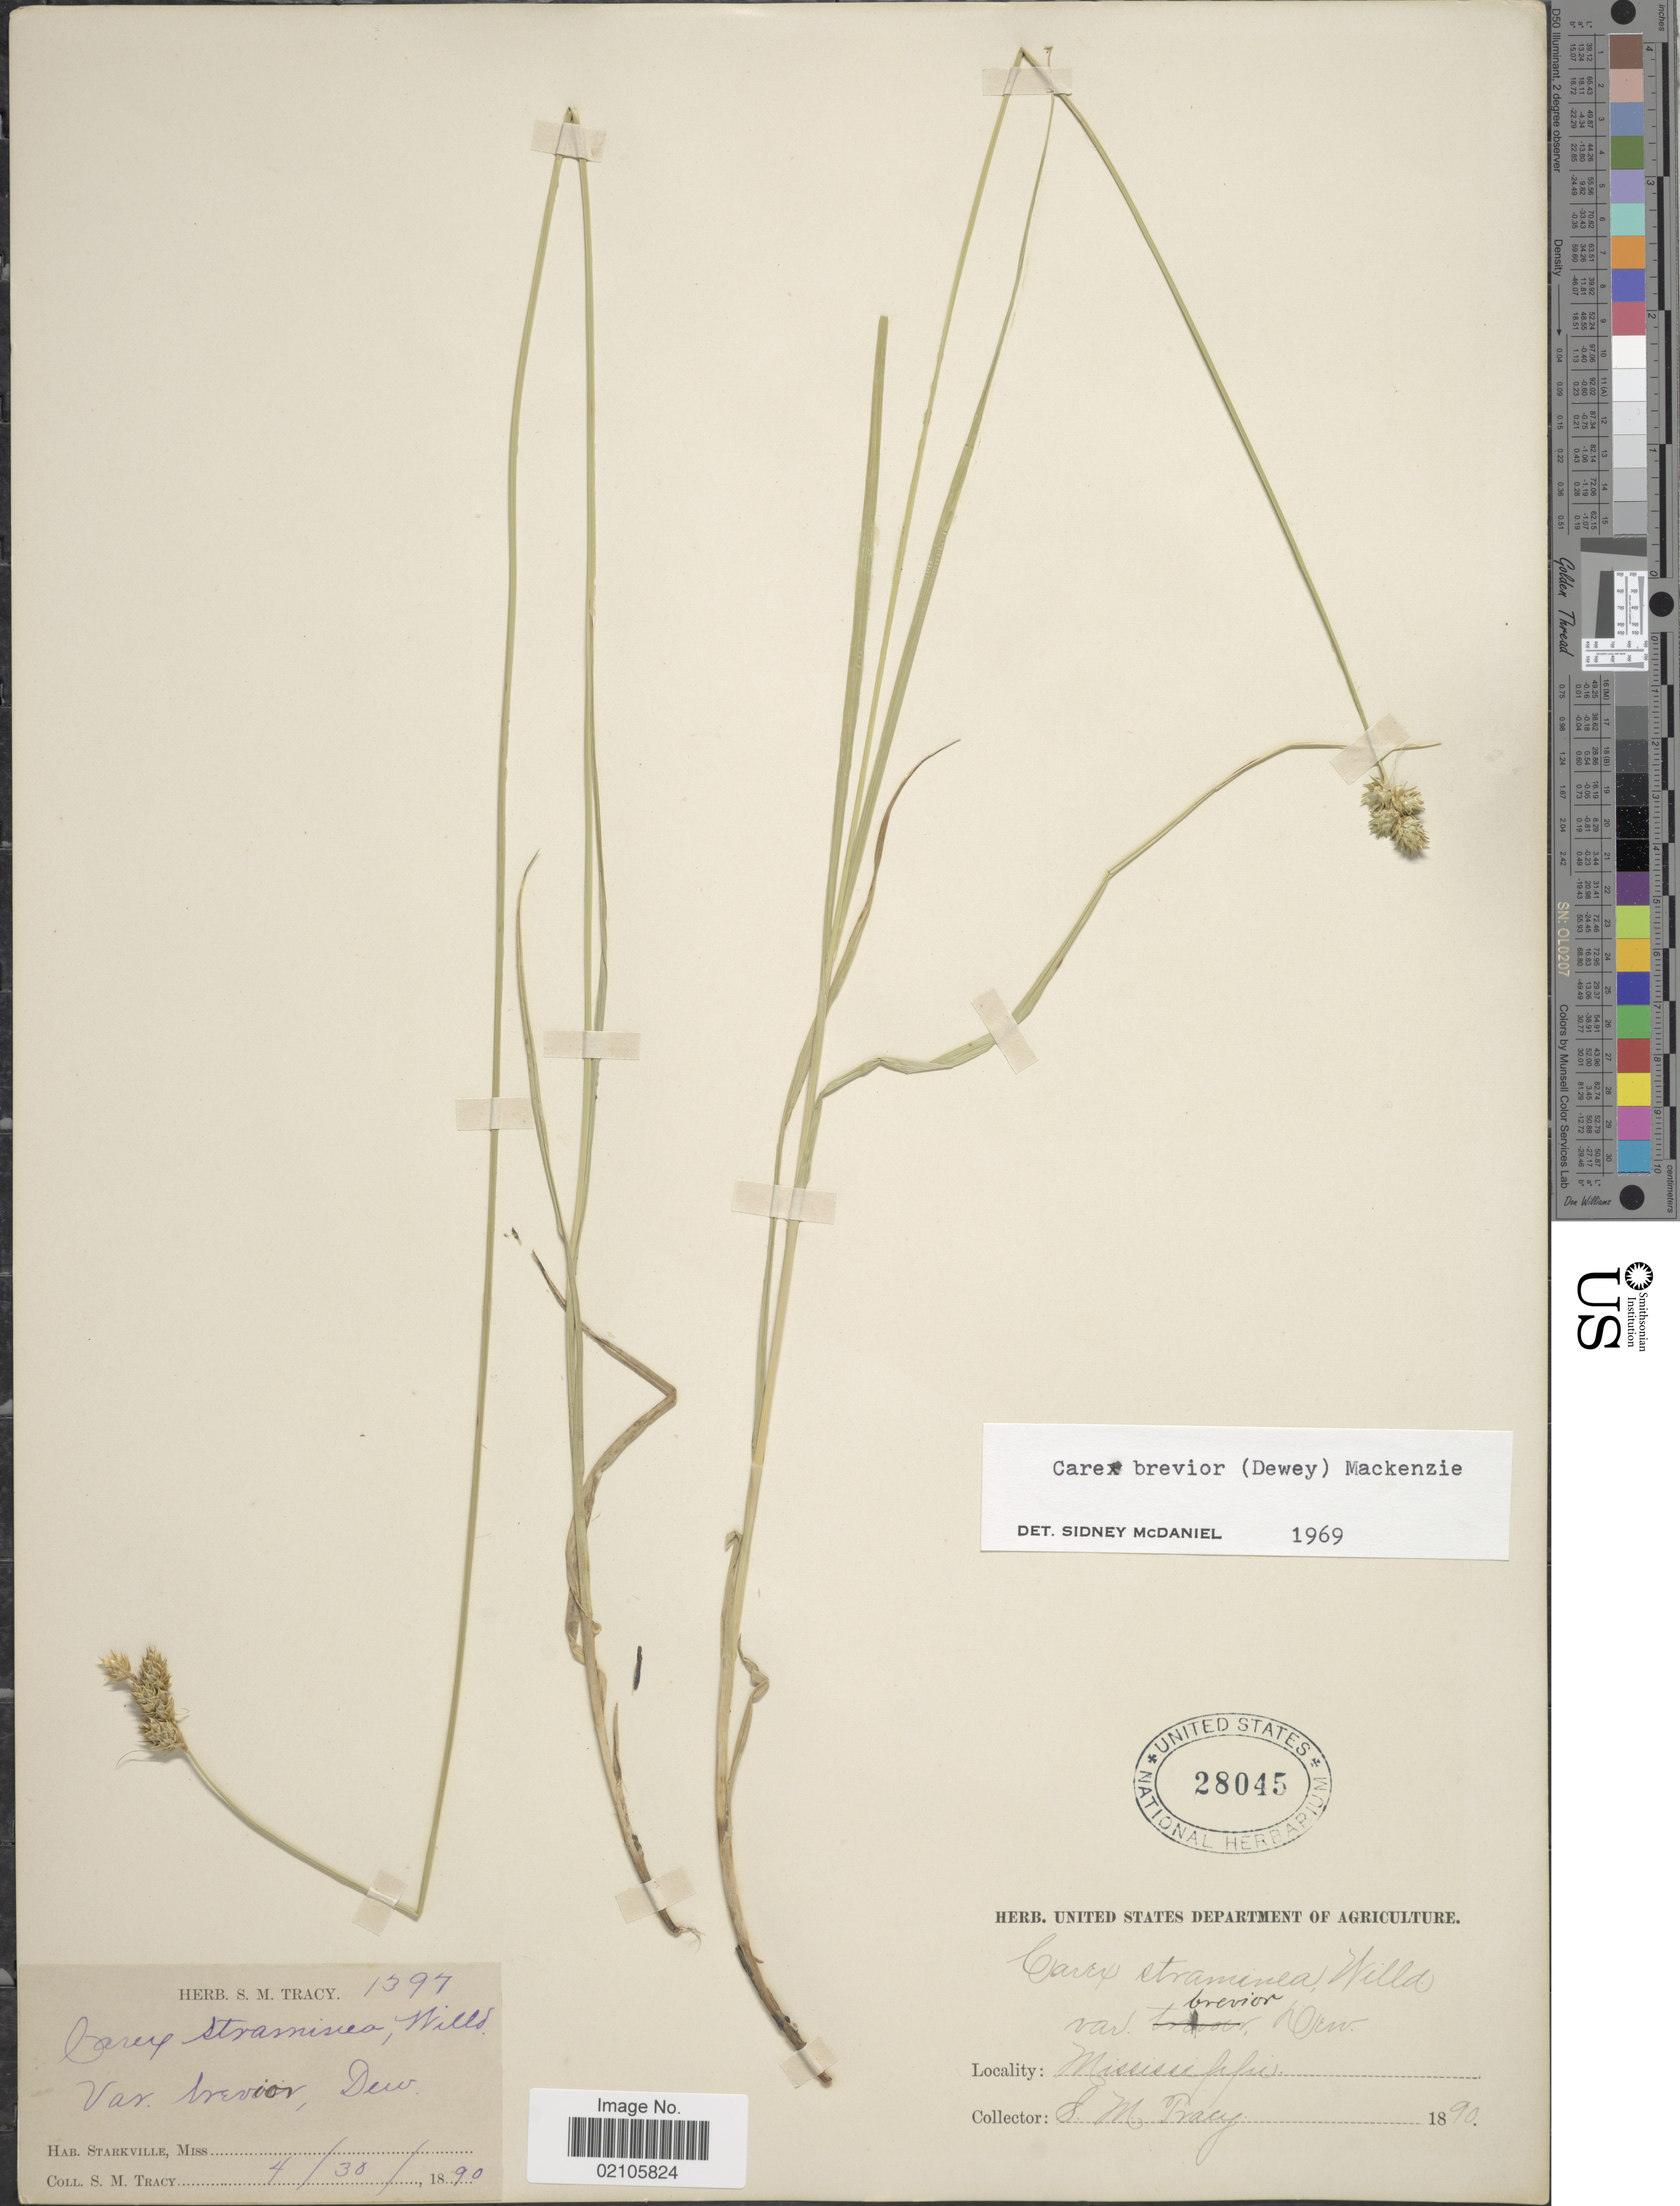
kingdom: Plantae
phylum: Tracheophyta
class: Liliopsida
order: Poales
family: Cyperaceae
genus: Carex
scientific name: Carex brevior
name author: (Dewey) Mack. ex Lunell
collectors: S. M. Tracy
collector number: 1397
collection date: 1890-04-30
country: United States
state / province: Mississippi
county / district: Oktibbeha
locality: Starkville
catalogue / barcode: US 28045